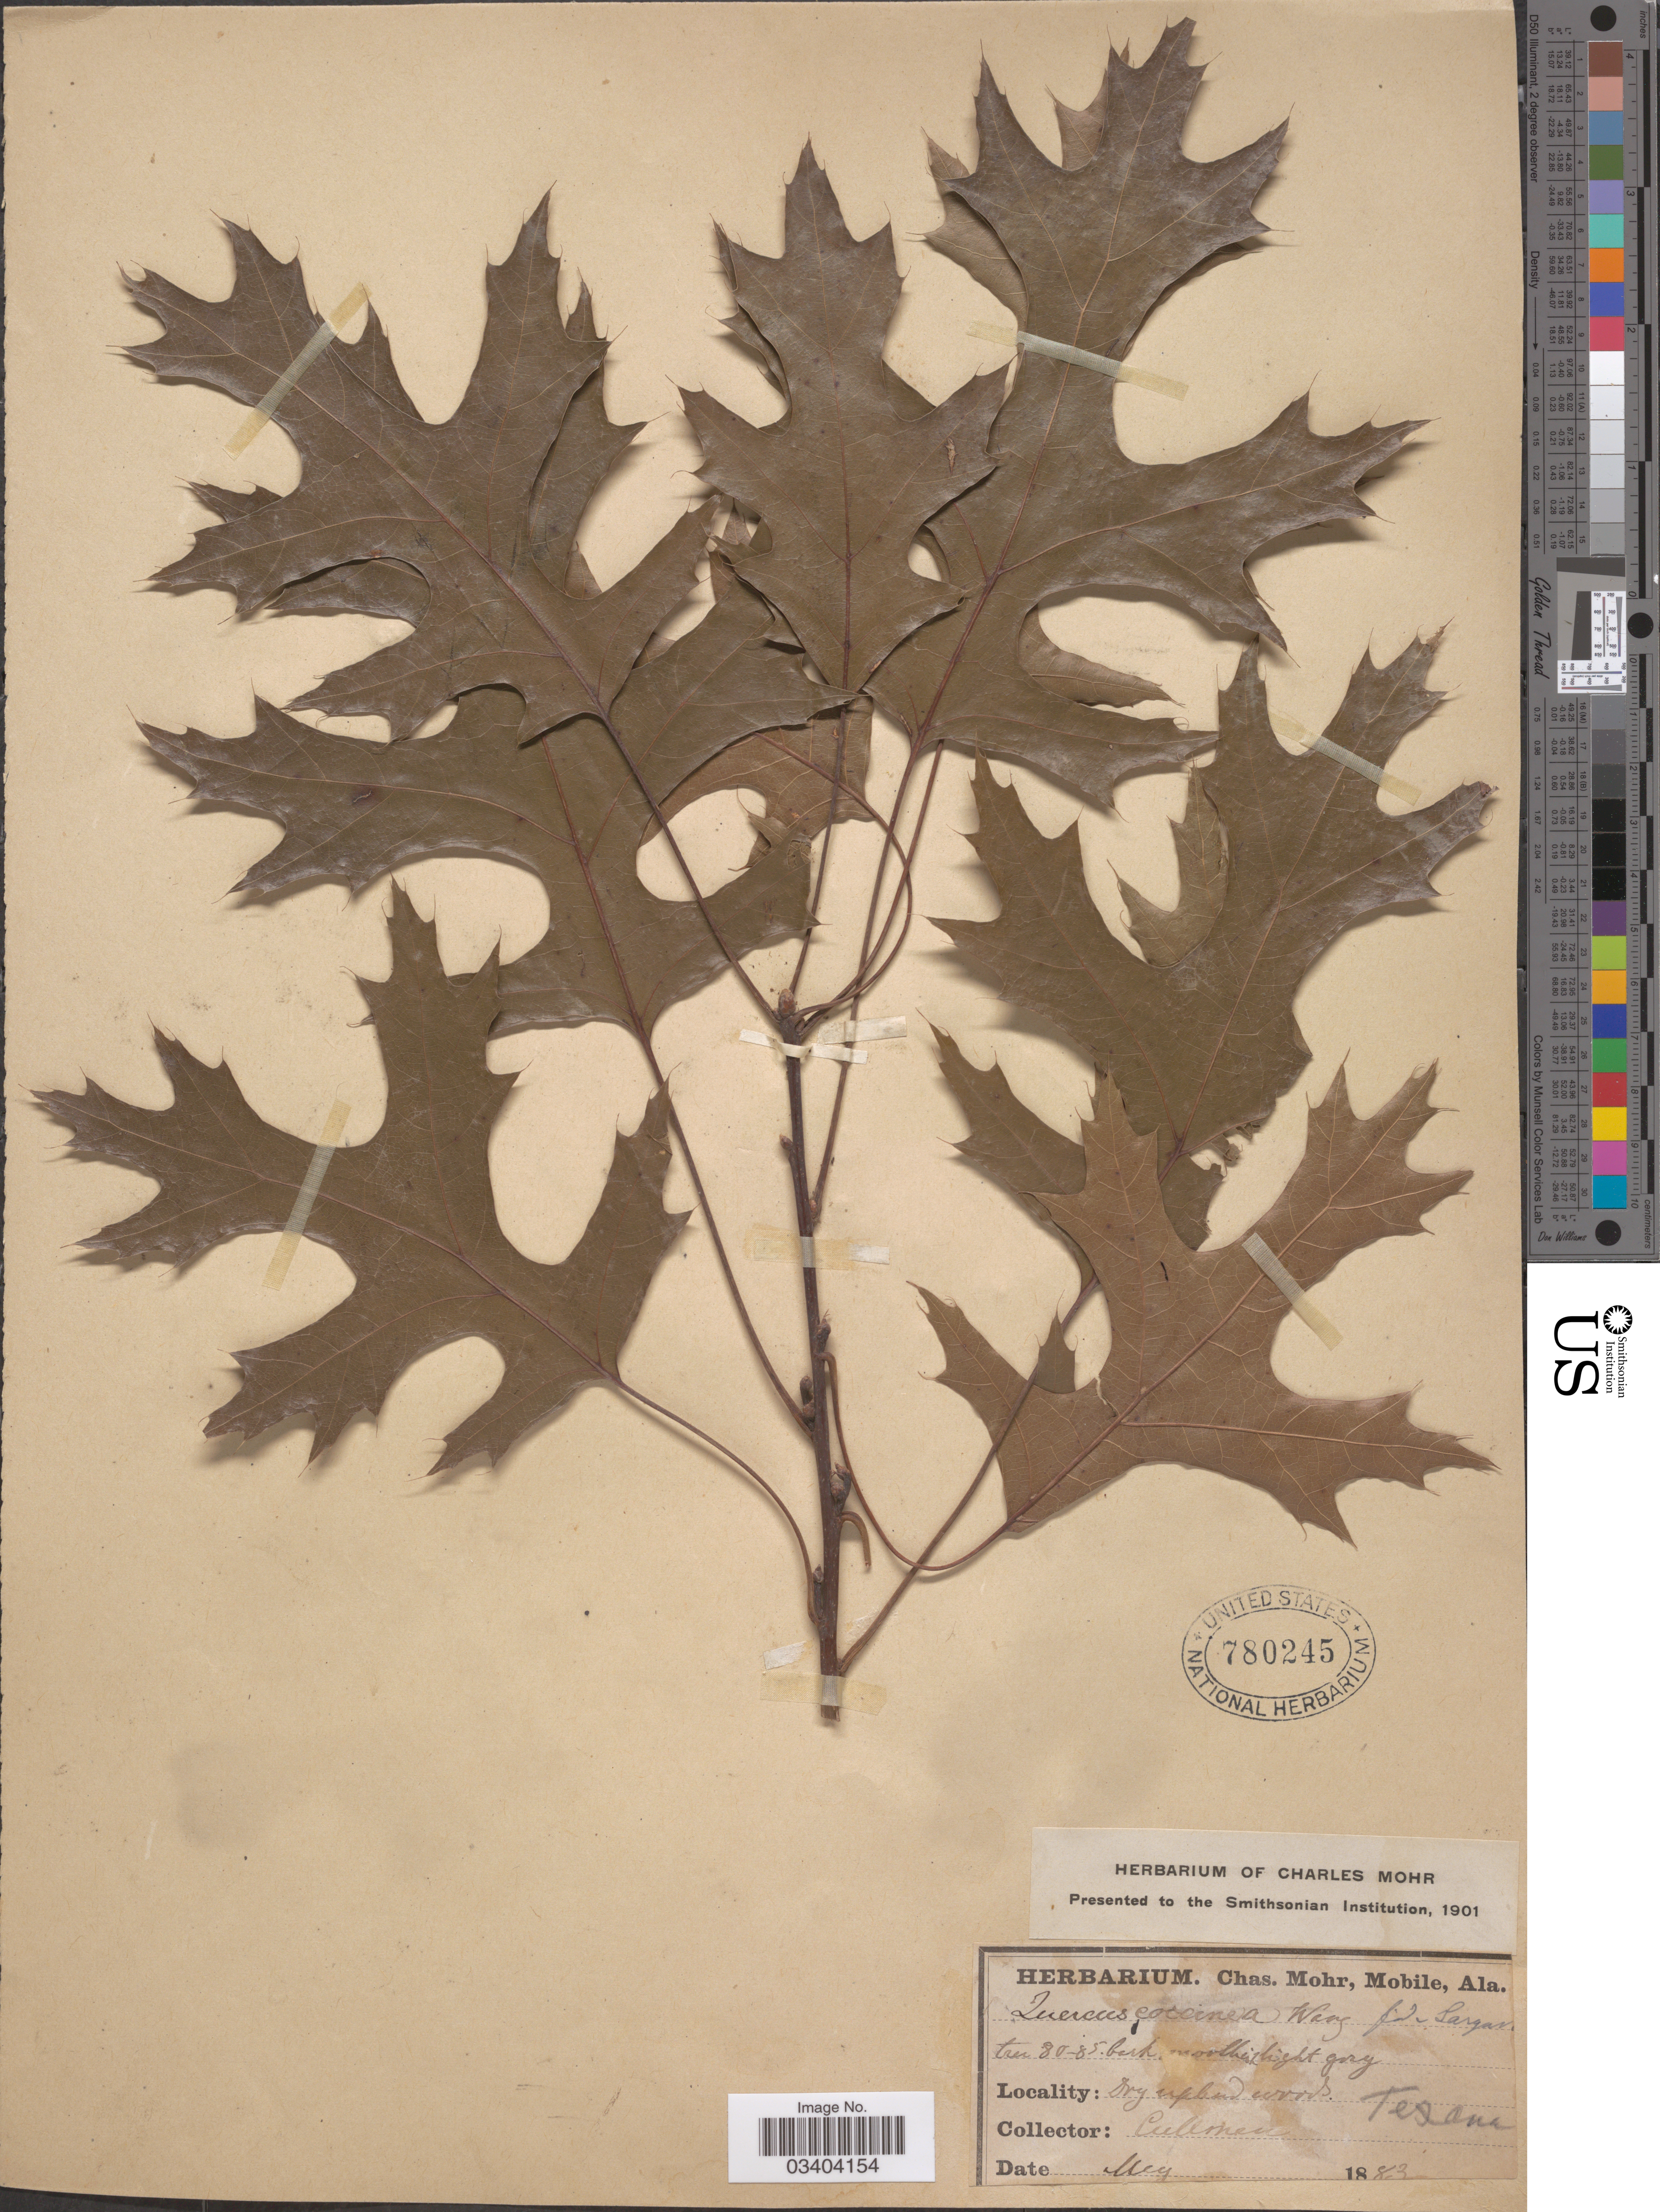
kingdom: Plantae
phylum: Tracheophyta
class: Magnoliopsida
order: Fagales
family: Fagaceae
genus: Quercus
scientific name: Quercus coccinea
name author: Münchh.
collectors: Pullman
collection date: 1883-05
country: United States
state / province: Texas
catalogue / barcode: US 780245